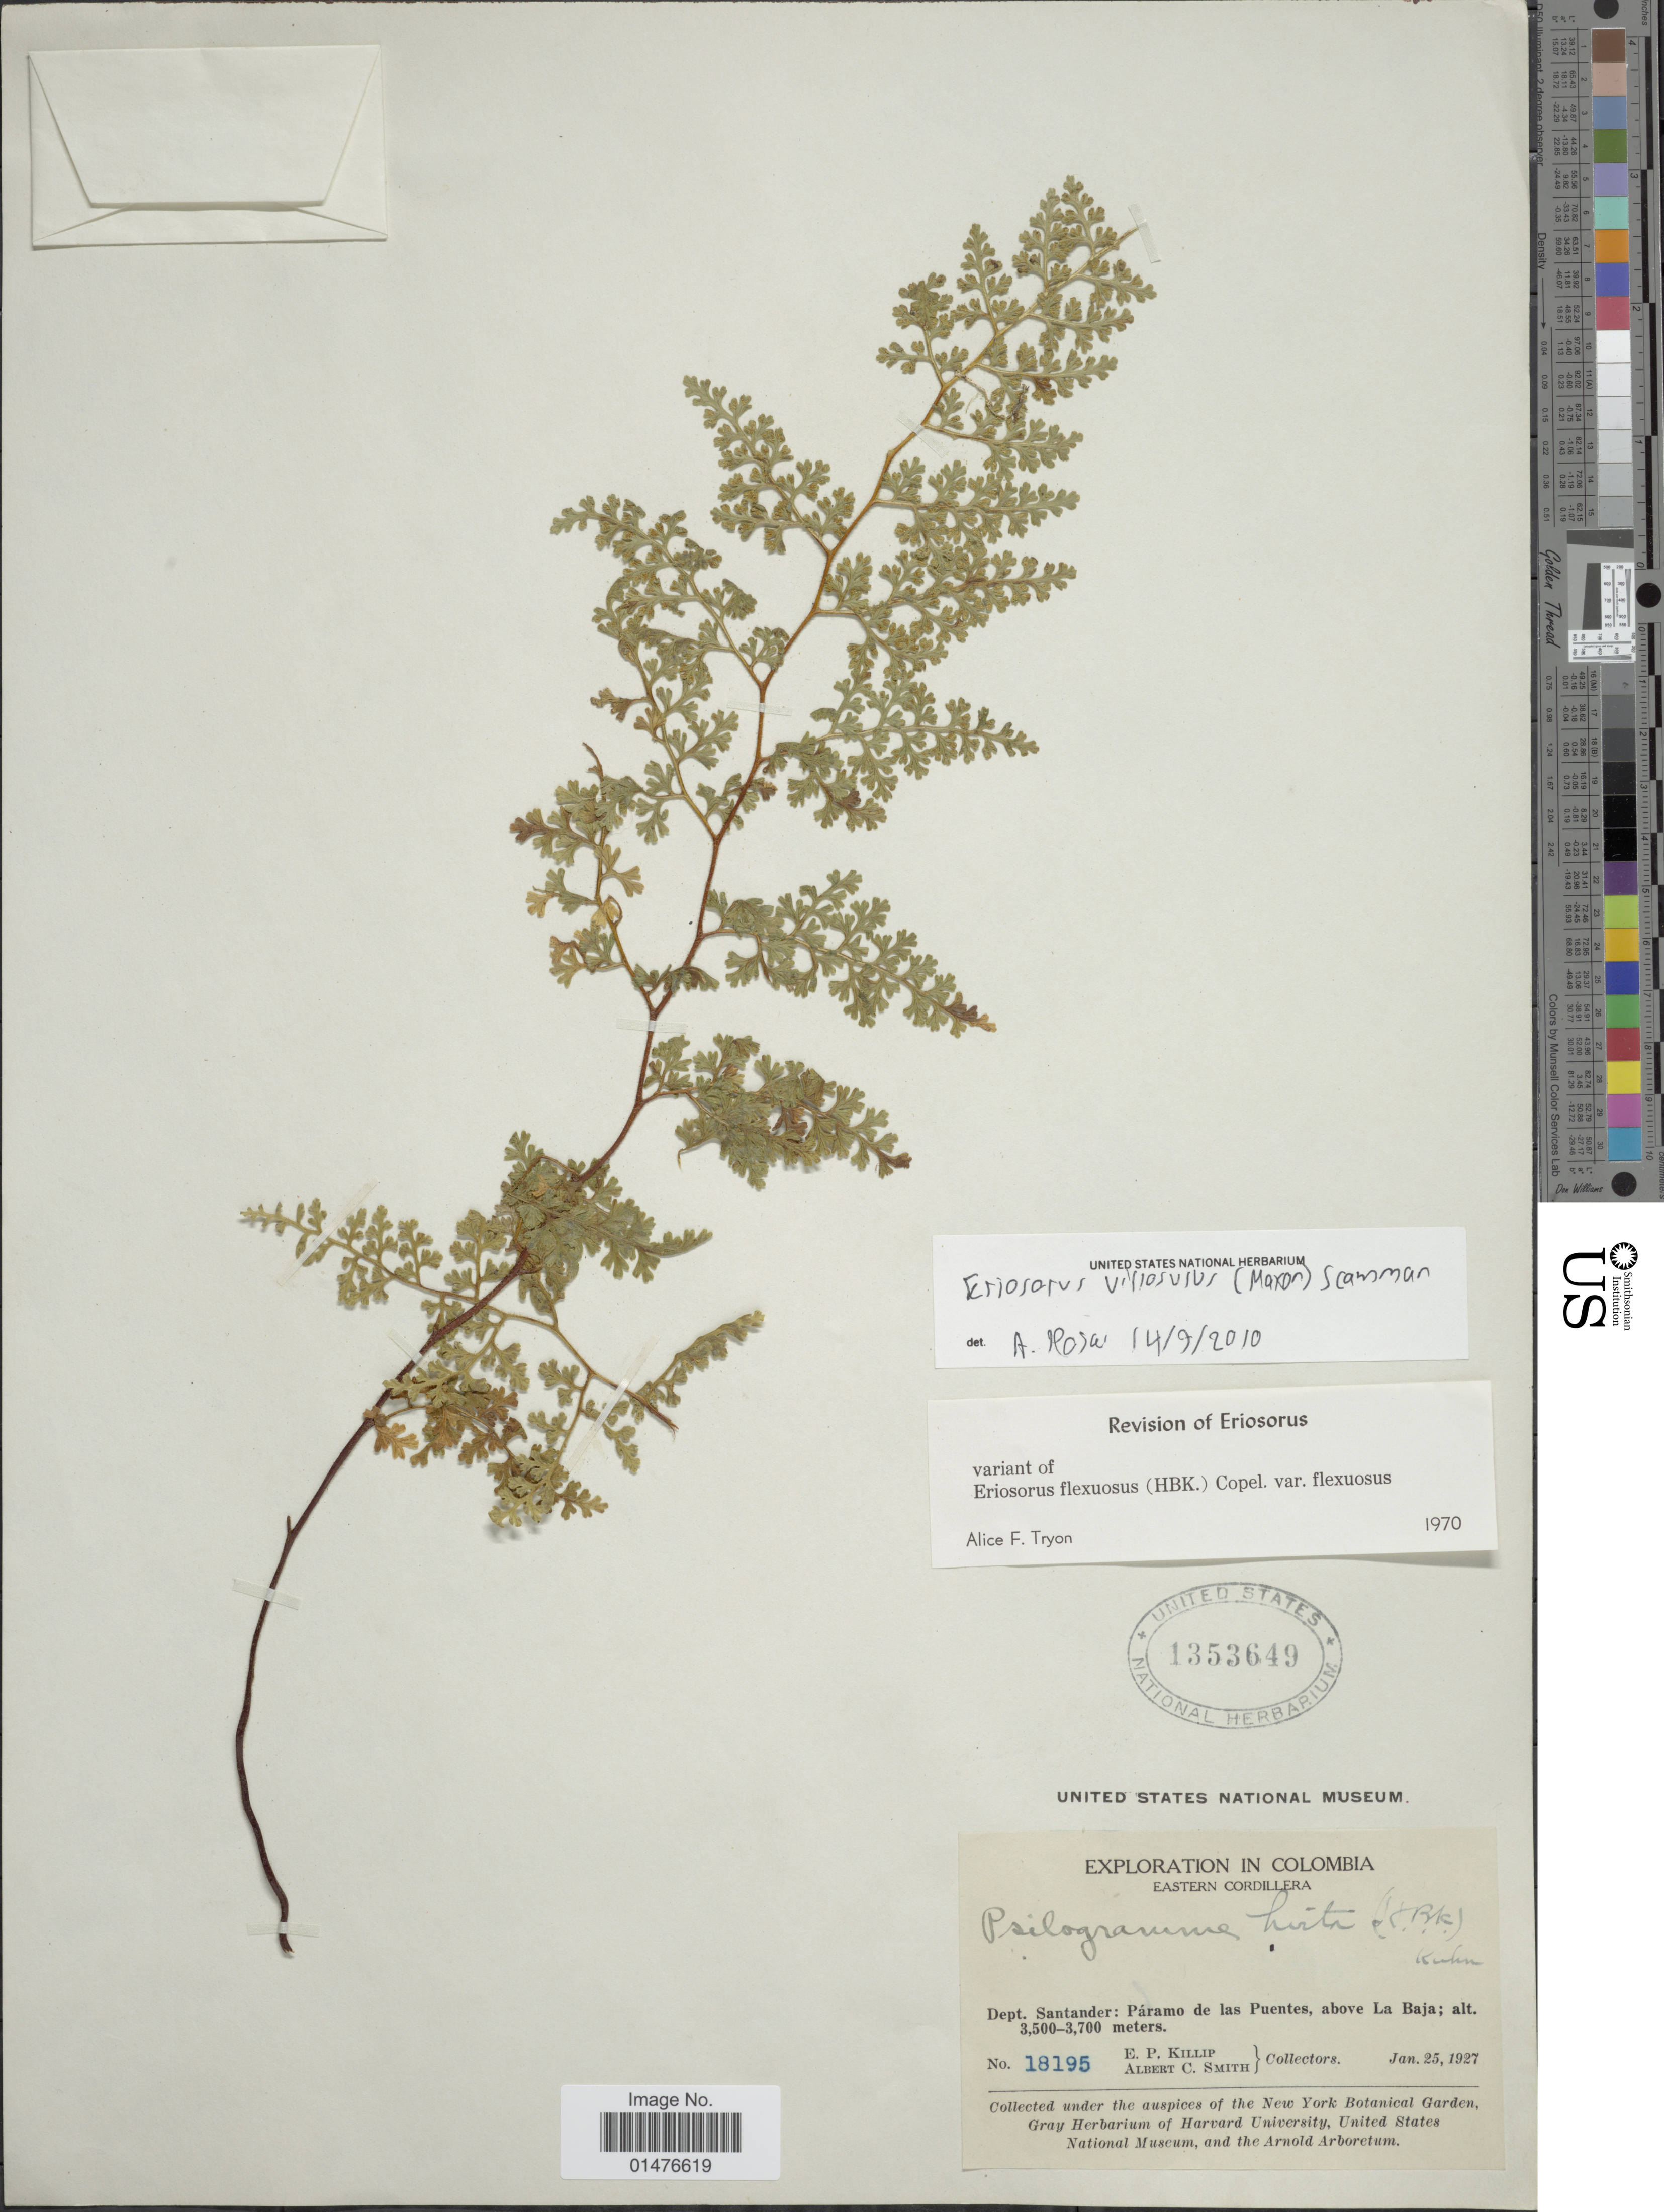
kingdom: Plantae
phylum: Tracheophyta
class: Polypodiopsida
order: Polypodiales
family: Pteridaceae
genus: Jamesonia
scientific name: Jamesonia villosula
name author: (Maxon)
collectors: E. P. Killip & A. C. Smith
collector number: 18195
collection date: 1927-01-25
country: Colombia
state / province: Santander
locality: Eastern Cordillera. Dept. Santander; Páramo de las Puentes, above La Baja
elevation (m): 3500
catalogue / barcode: US 1353649